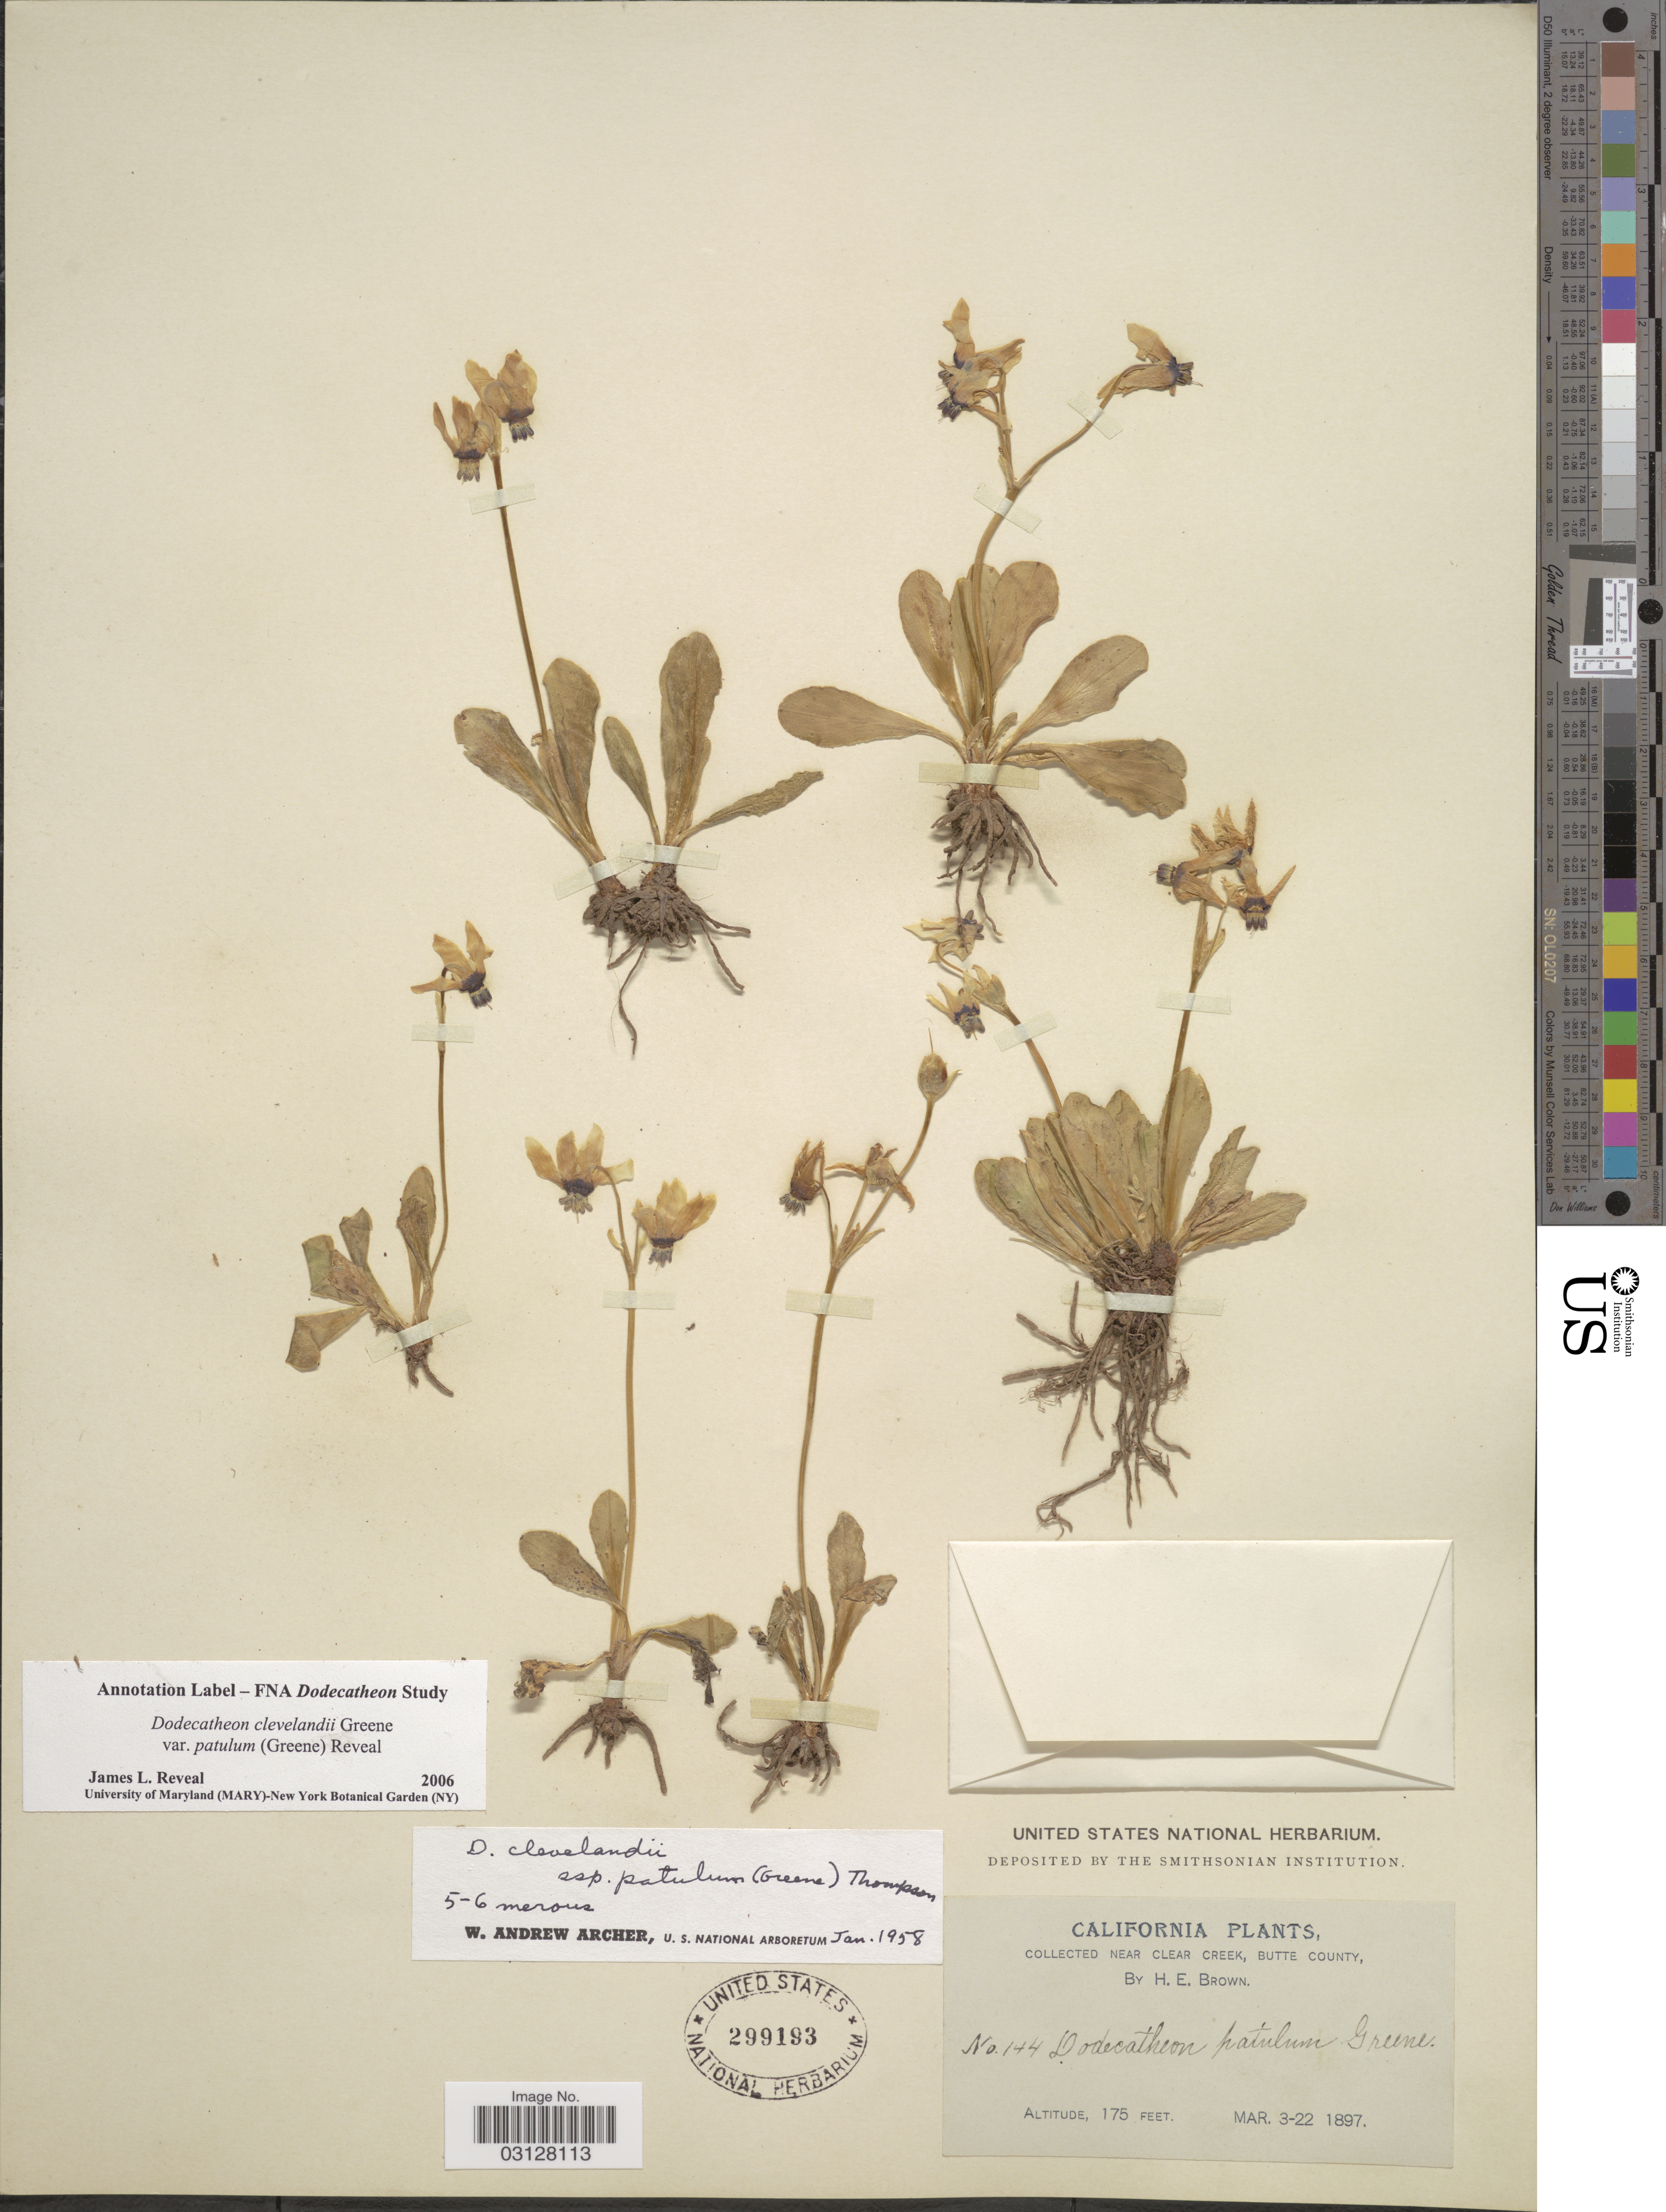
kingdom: Plantae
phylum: Tracheophyta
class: Magnoliopsida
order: Ericales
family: Primulaceae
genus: Dodecatheon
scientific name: Dodecatheon clevelandii var. patulum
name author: (Kuntze) Reveal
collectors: H. E. Brown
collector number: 144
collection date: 1897-03-03/1897-03-22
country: United States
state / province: California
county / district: Butte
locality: Near Clear Creek, Butte County.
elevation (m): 53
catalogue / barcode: US 299193